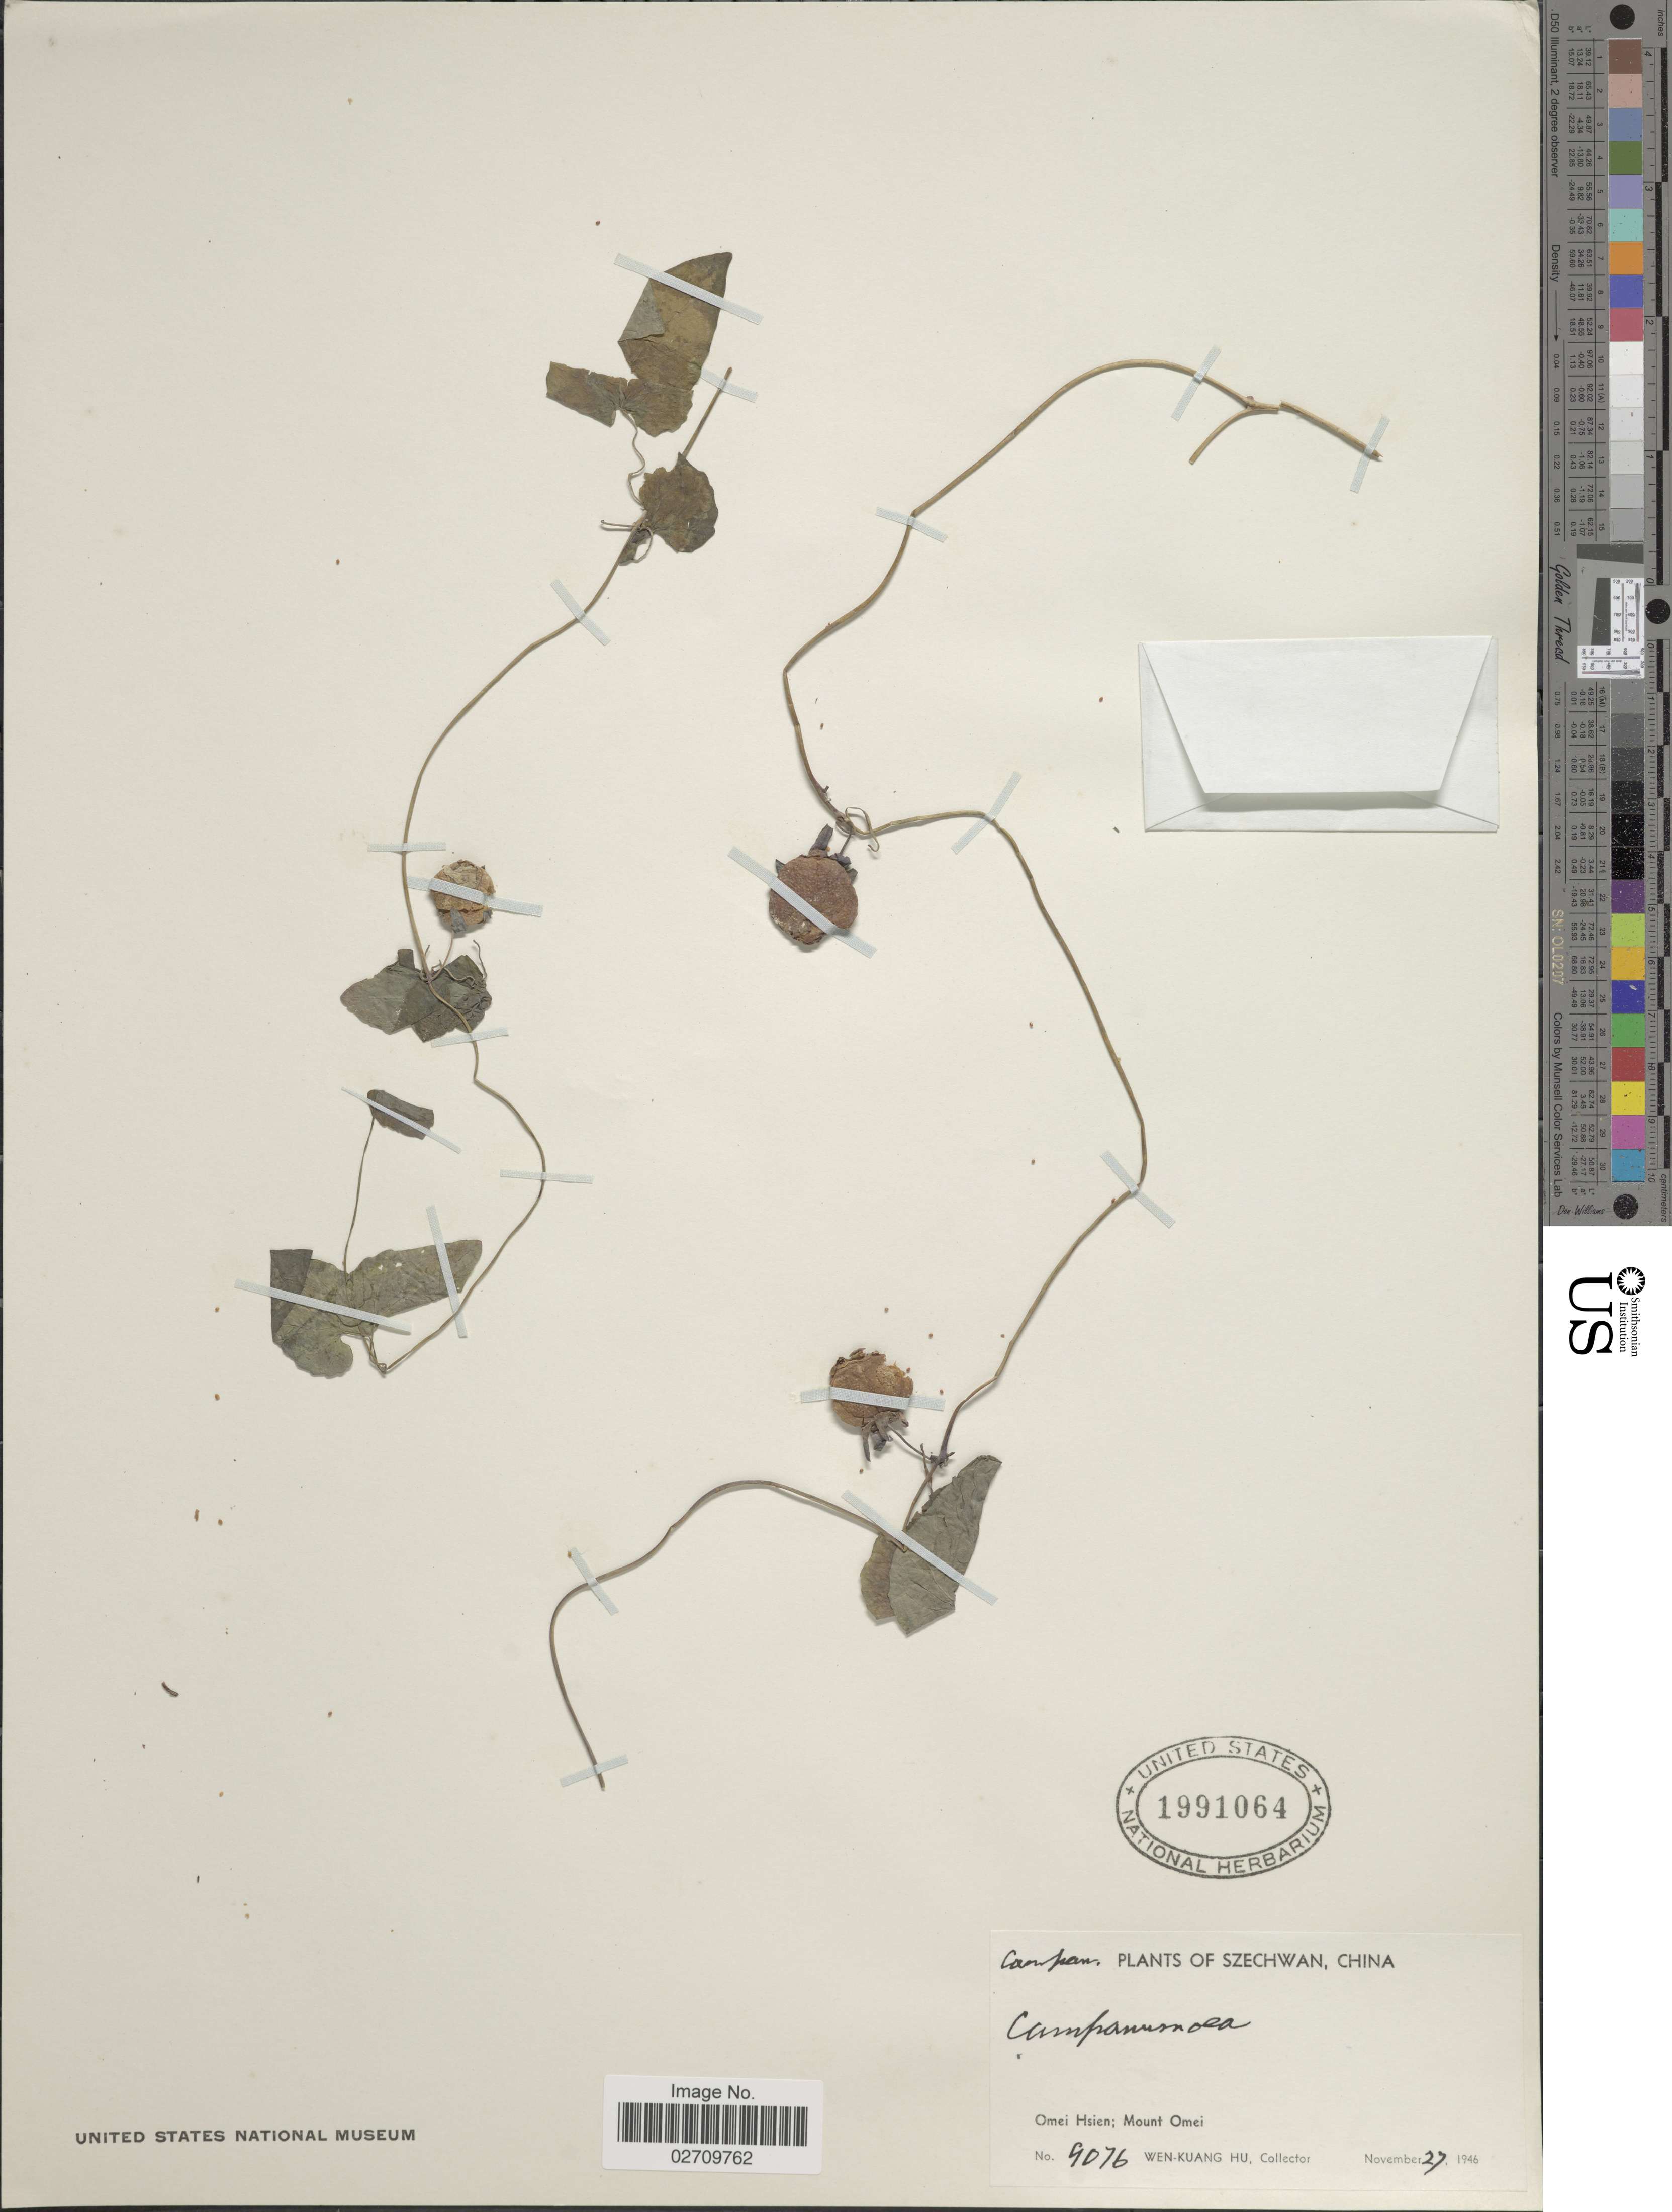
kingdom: Plantae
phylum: Tracheophyta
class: Magnoliopsida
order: Asterales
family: Campanulaceae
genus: Codonopsis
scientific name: Codonopsis sp.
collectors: W. K. Hu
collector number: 9076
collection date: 1946-11-27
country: China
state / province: Sichuan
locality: Szechwan, Omei Hsien; Mount Omei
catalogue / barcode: US 1991064